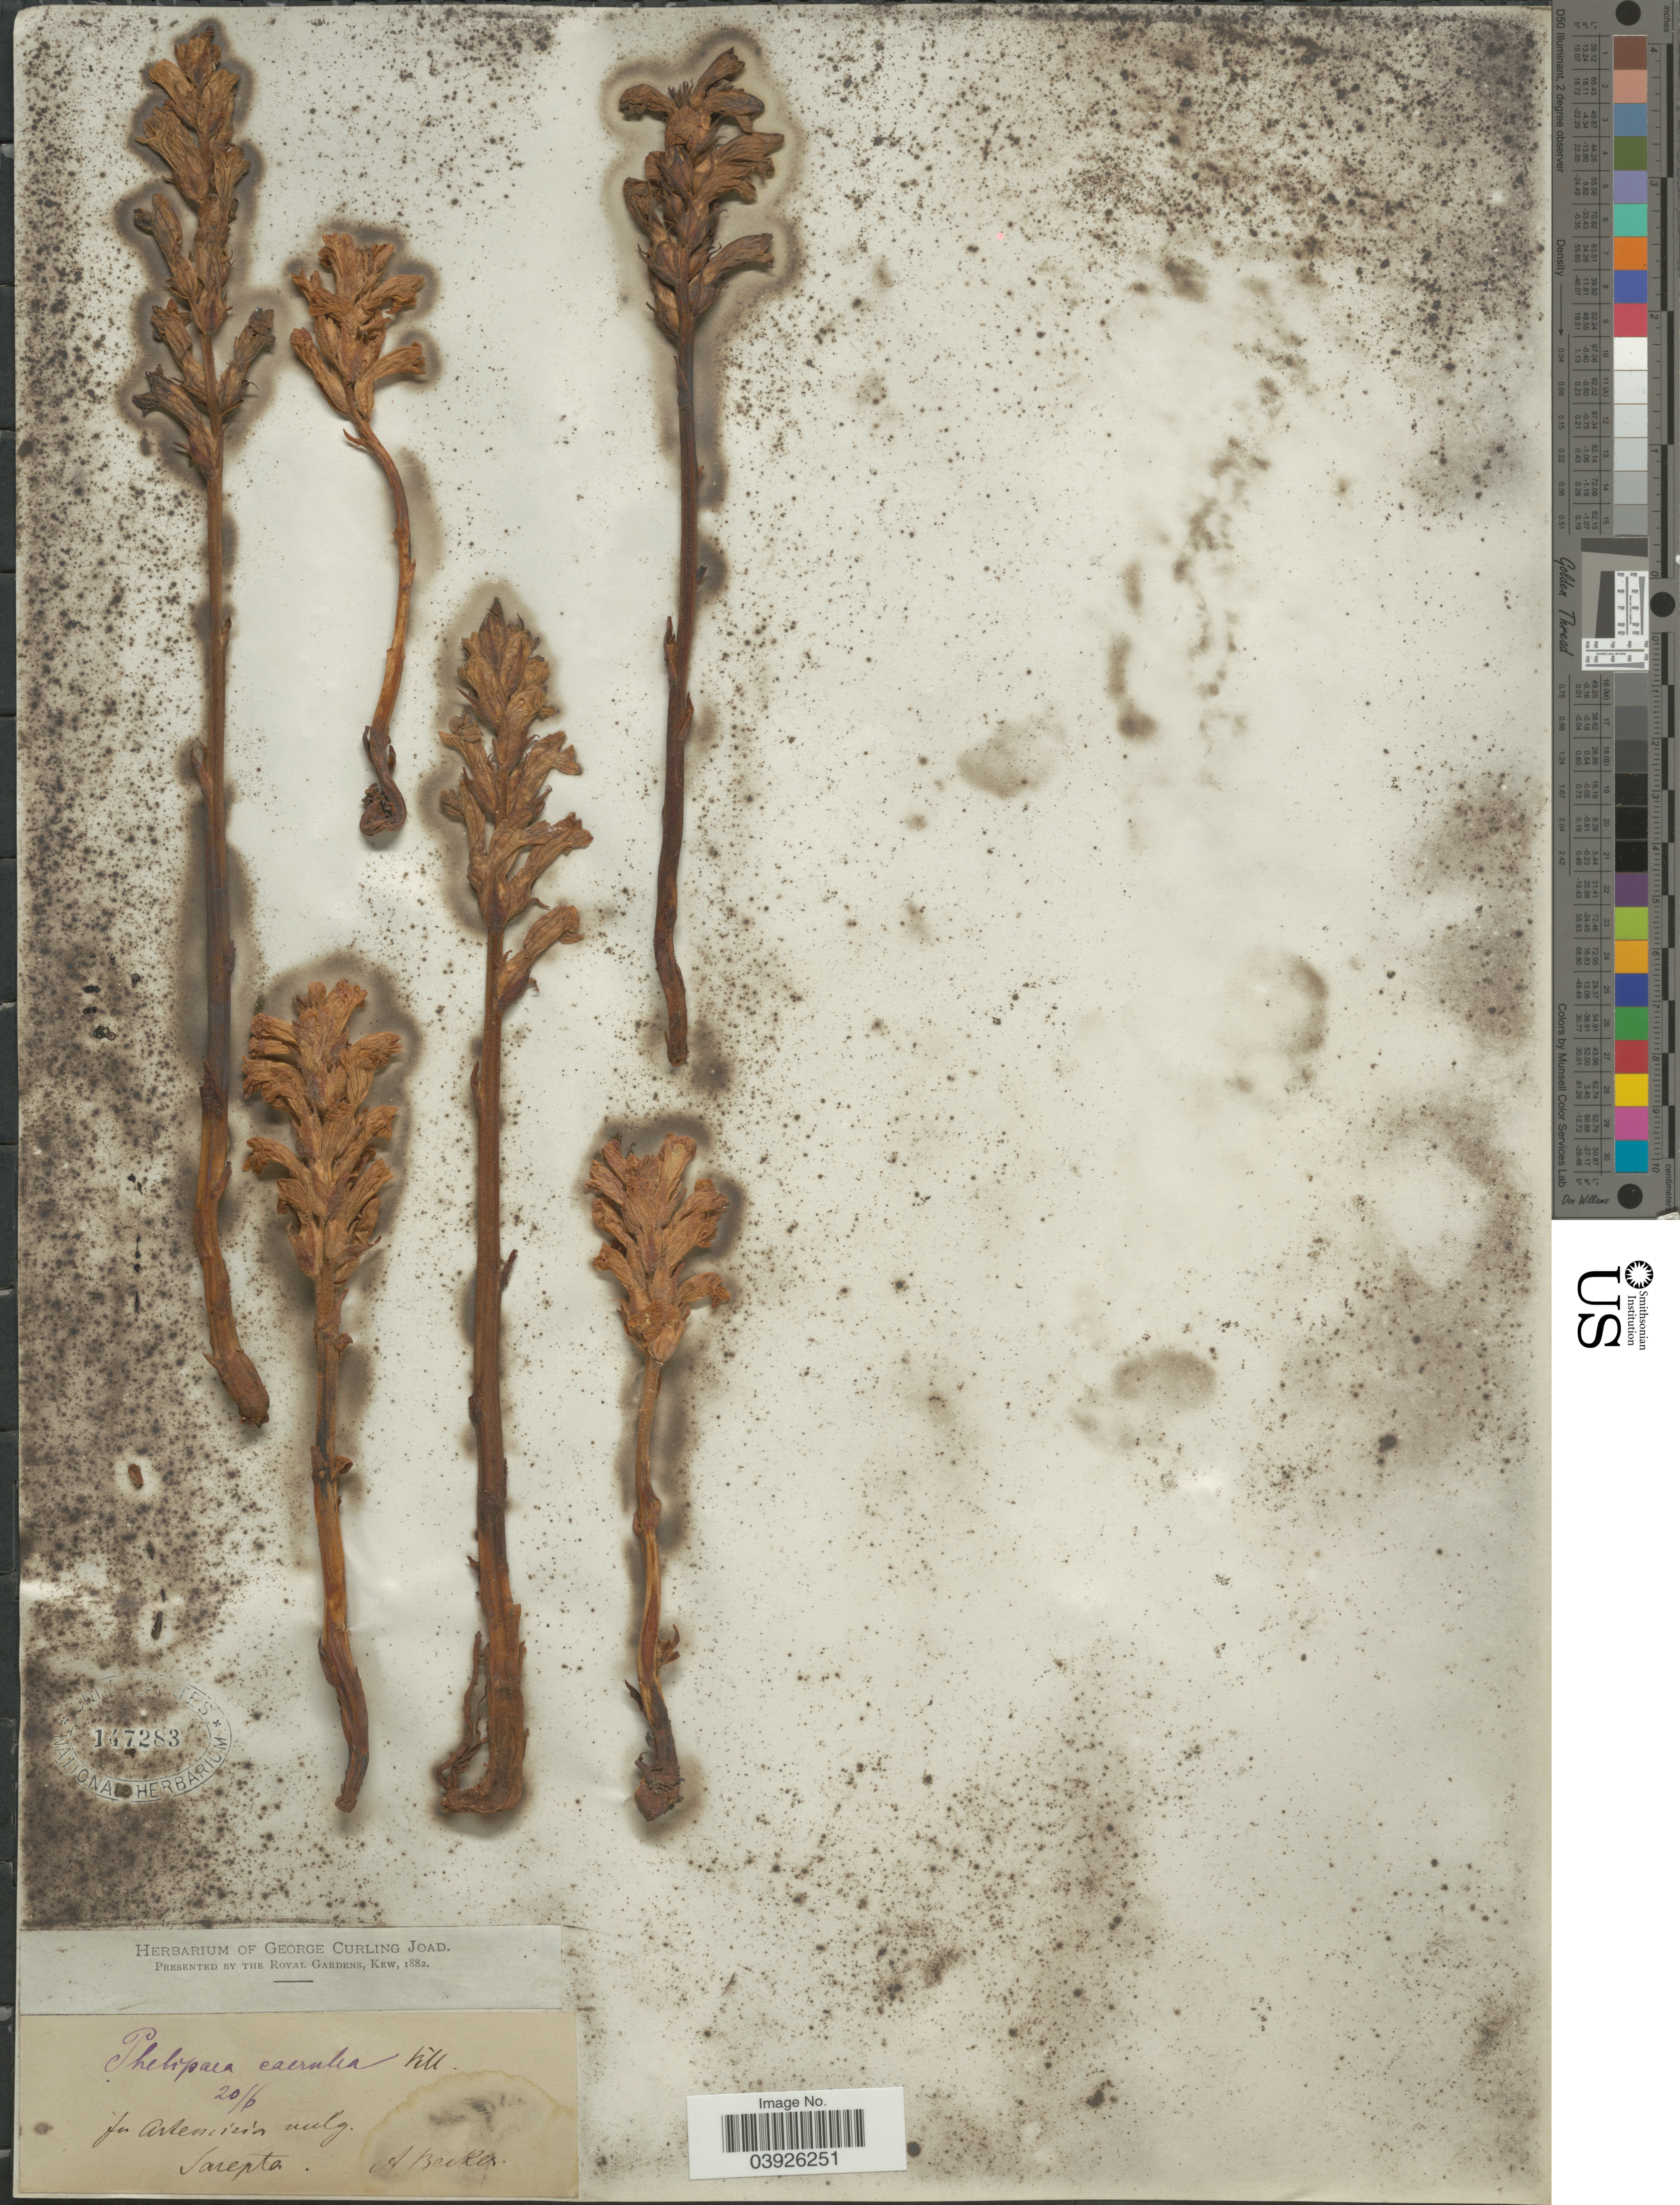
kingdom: Plantae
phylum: Tracheophyta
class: Magnoliopsida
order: Lamiales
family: Orobanchaceae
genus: Phelypaea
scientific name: Phelypaea caerulea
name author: (Vill.) C.A. Mey.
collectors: A. Becker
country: Russian Federation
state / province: Volgograd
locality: Fr. Artemisia vulg. Sarepta.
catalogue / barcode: US 147283